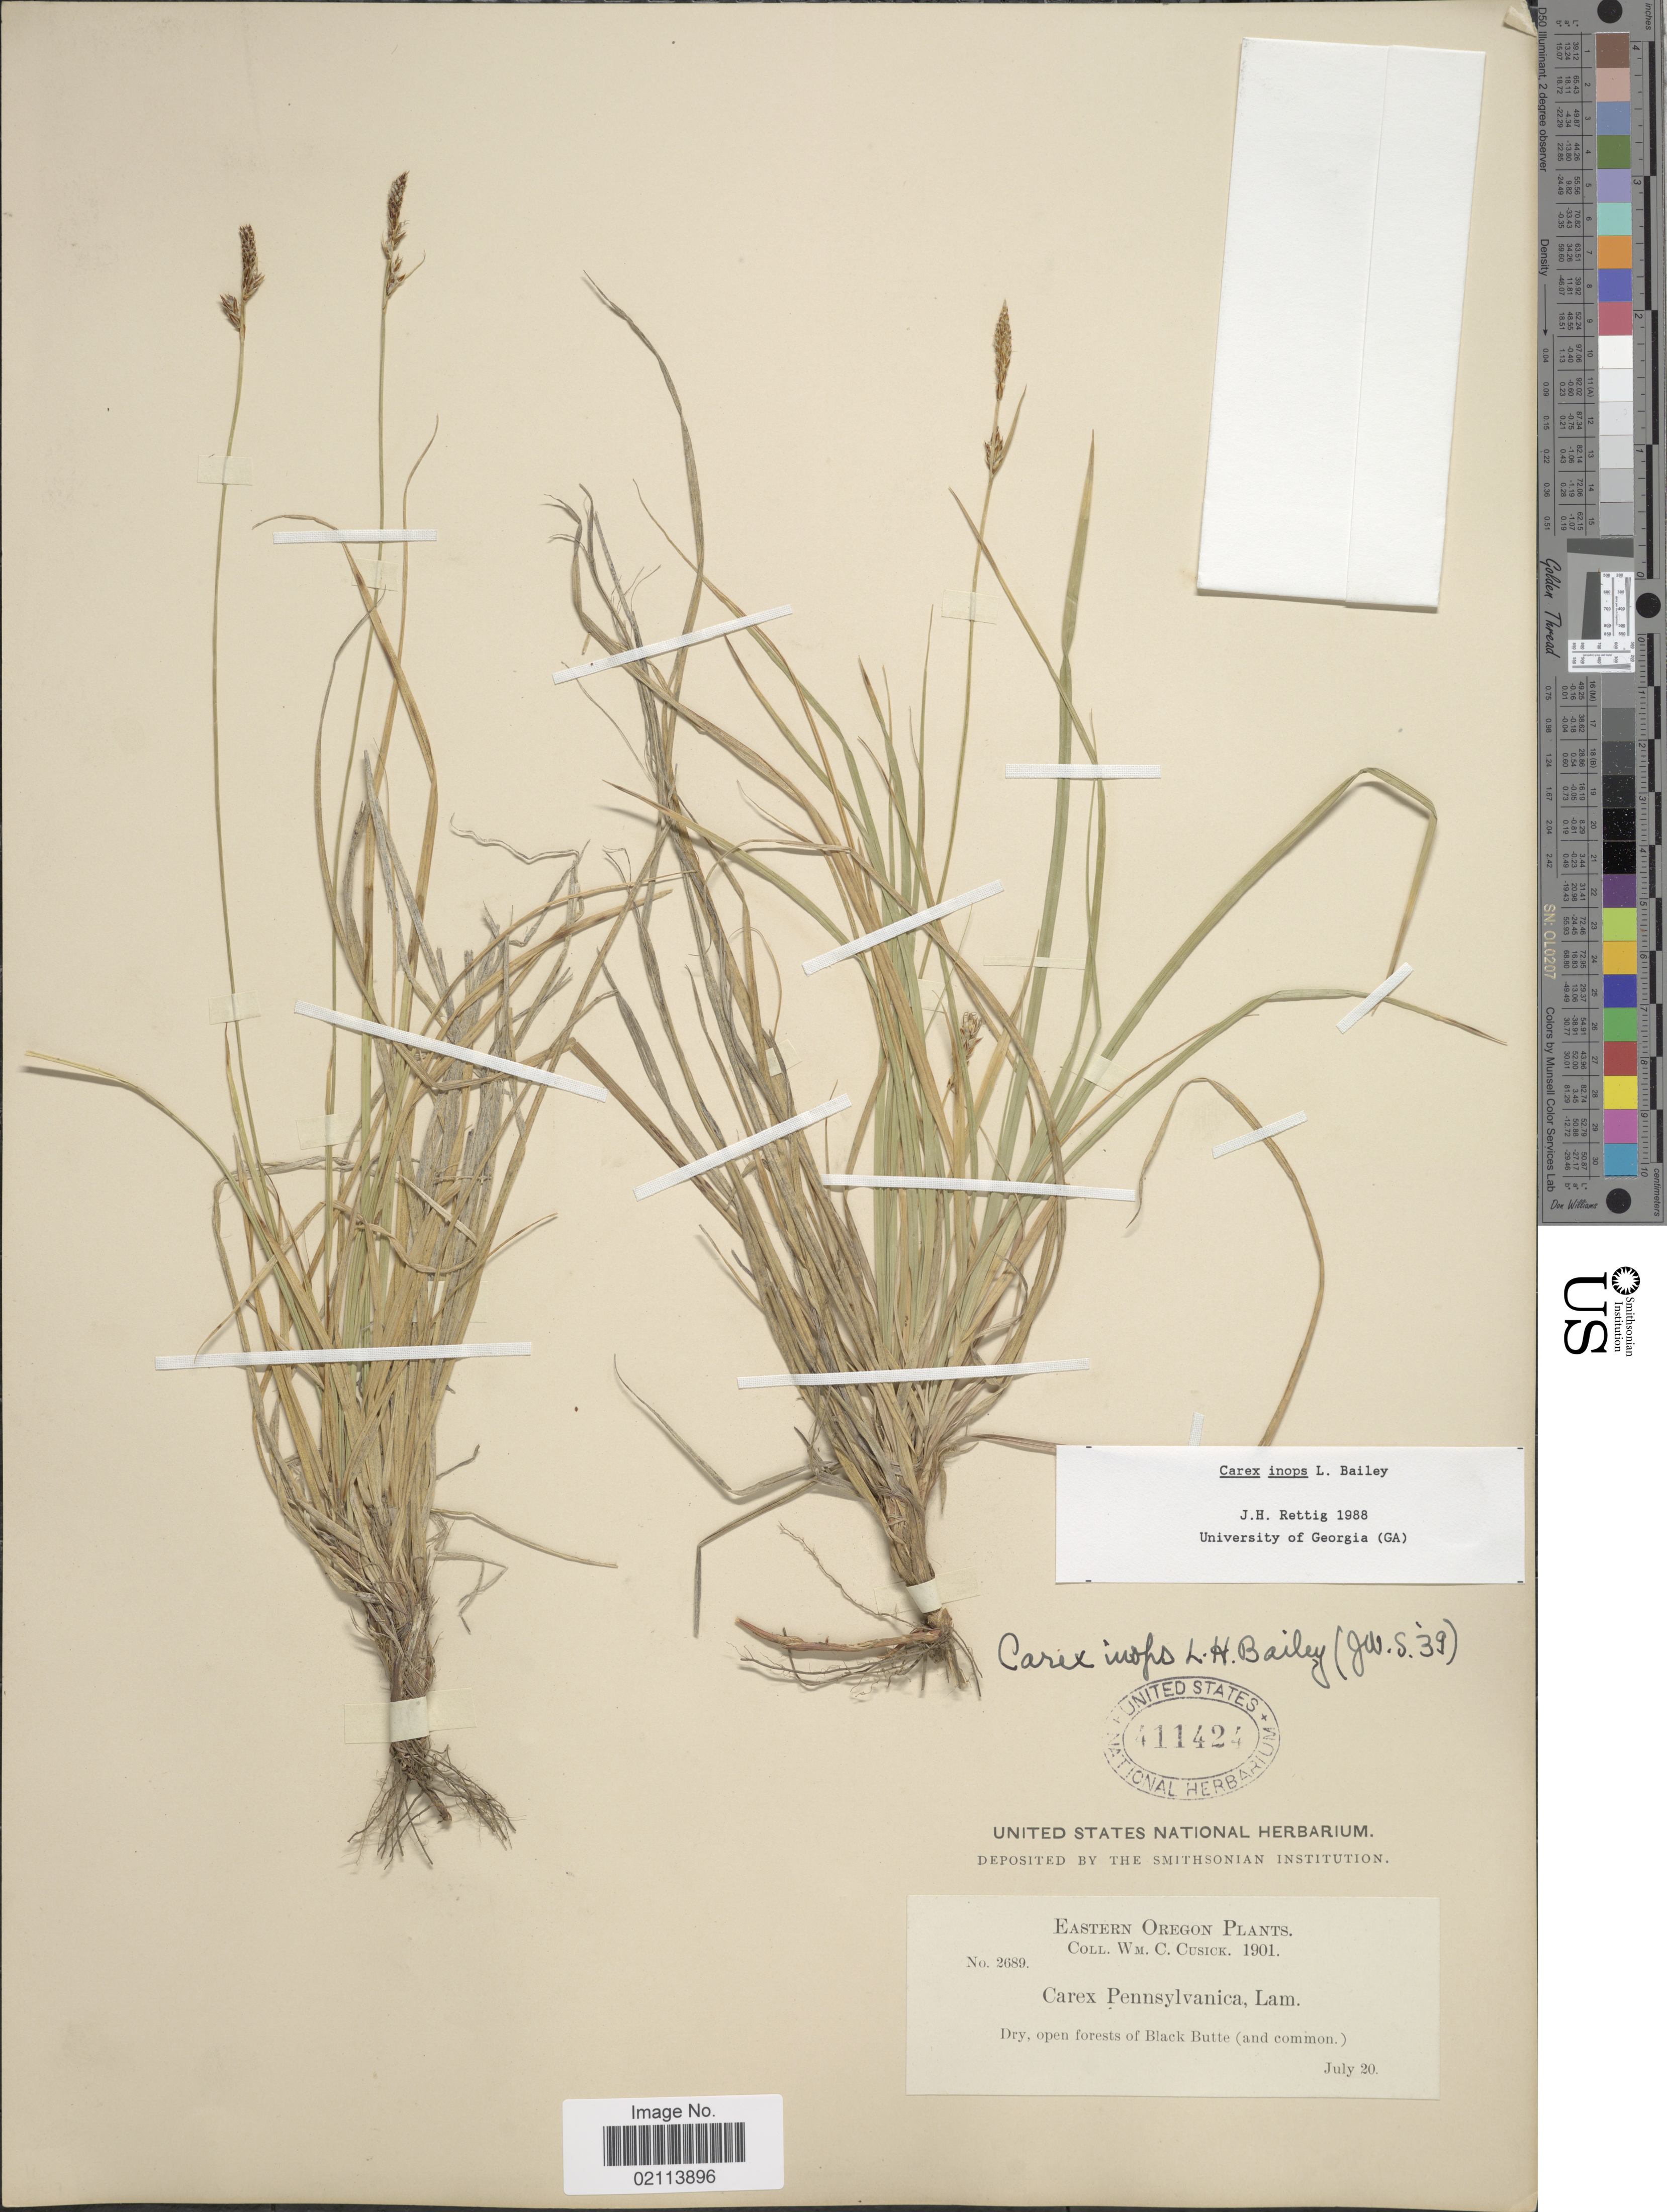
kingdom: Plantae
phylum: Tracheophyta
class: Liliopsida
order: Poales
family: Cyperaceae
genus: Carex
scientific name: Carex inops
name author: L.H. Bailey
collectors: W. C. Cusick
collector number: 2689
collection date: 1901-07-20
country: United States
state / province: Oregon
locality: Eastern Oregon, dry, open forests of Black Butte (and common)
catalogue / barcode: US 411424